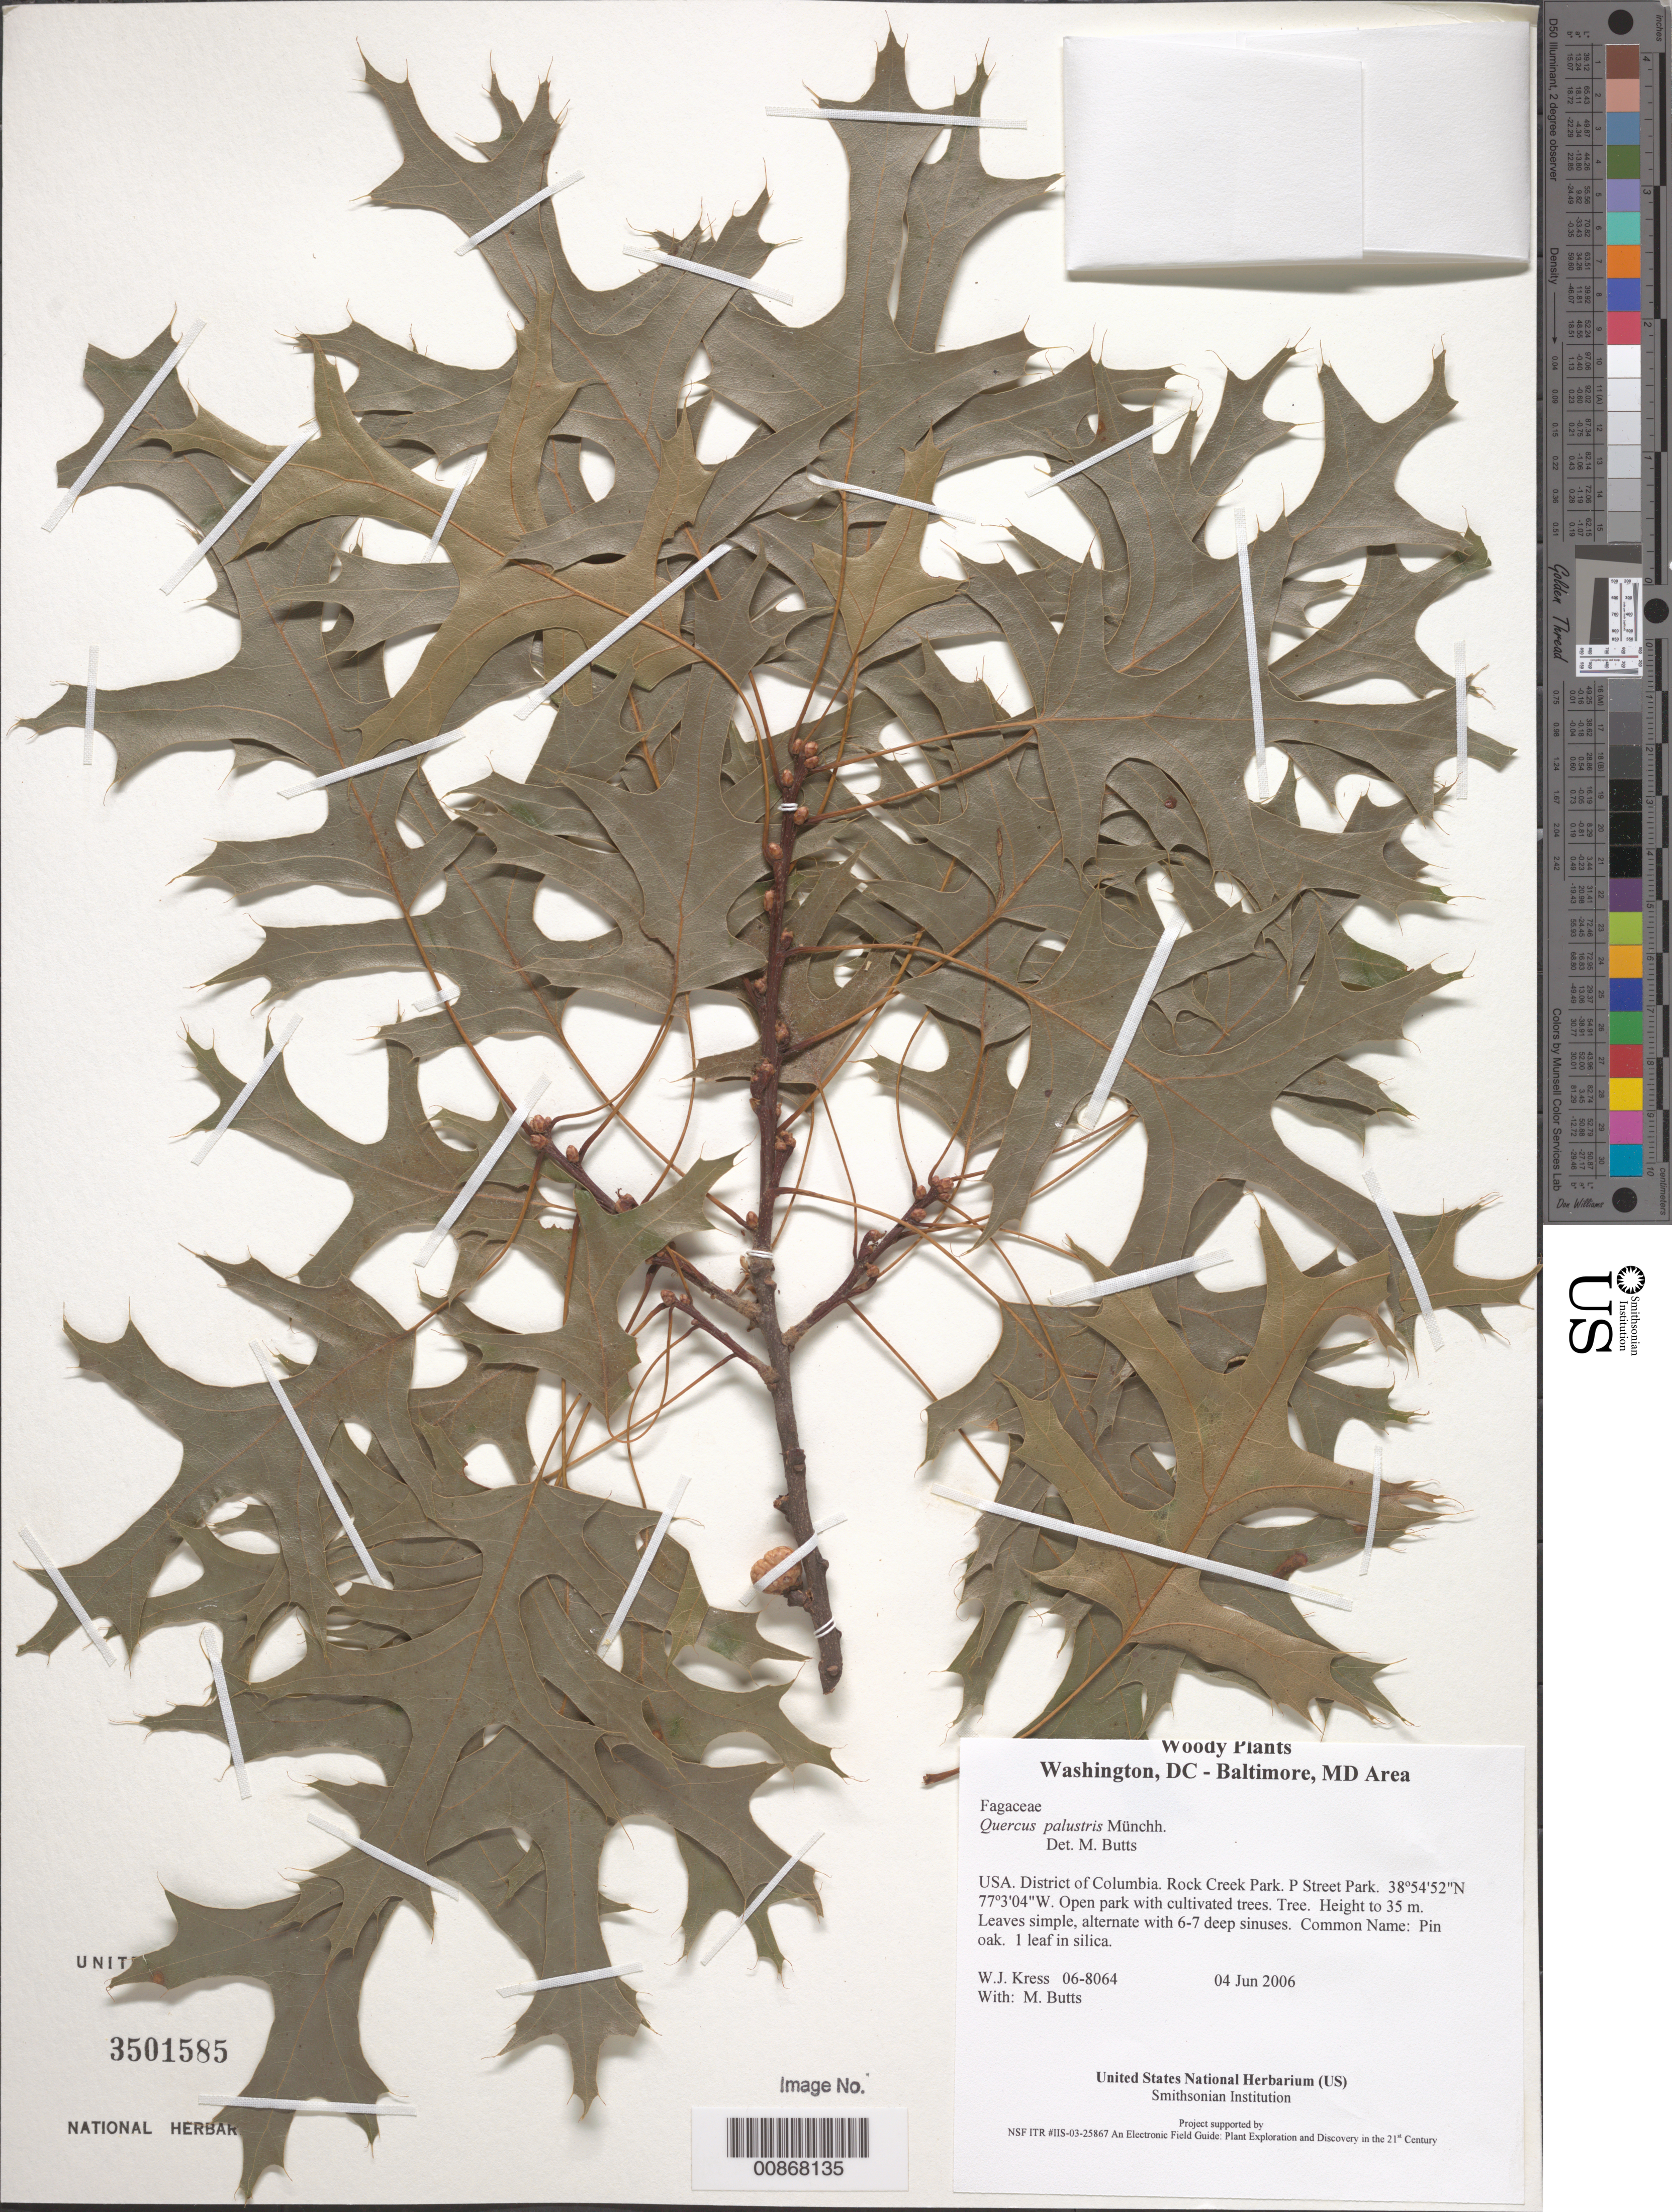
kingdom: Plantae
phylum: Tracheophyta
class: Magnoliopsida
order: Fagales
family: Fagaceae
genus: Quercus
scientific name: Quercus palustris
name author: Münchh.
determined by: Butts, M. B.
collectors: W. J. Kress & M. B. Butts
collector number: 06-8064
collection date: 2006-06-04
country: United States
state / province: District of Columbia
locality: P Street Park, Rock Creek Park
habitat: Open park with cultivated trees.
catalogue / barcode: US 3501585